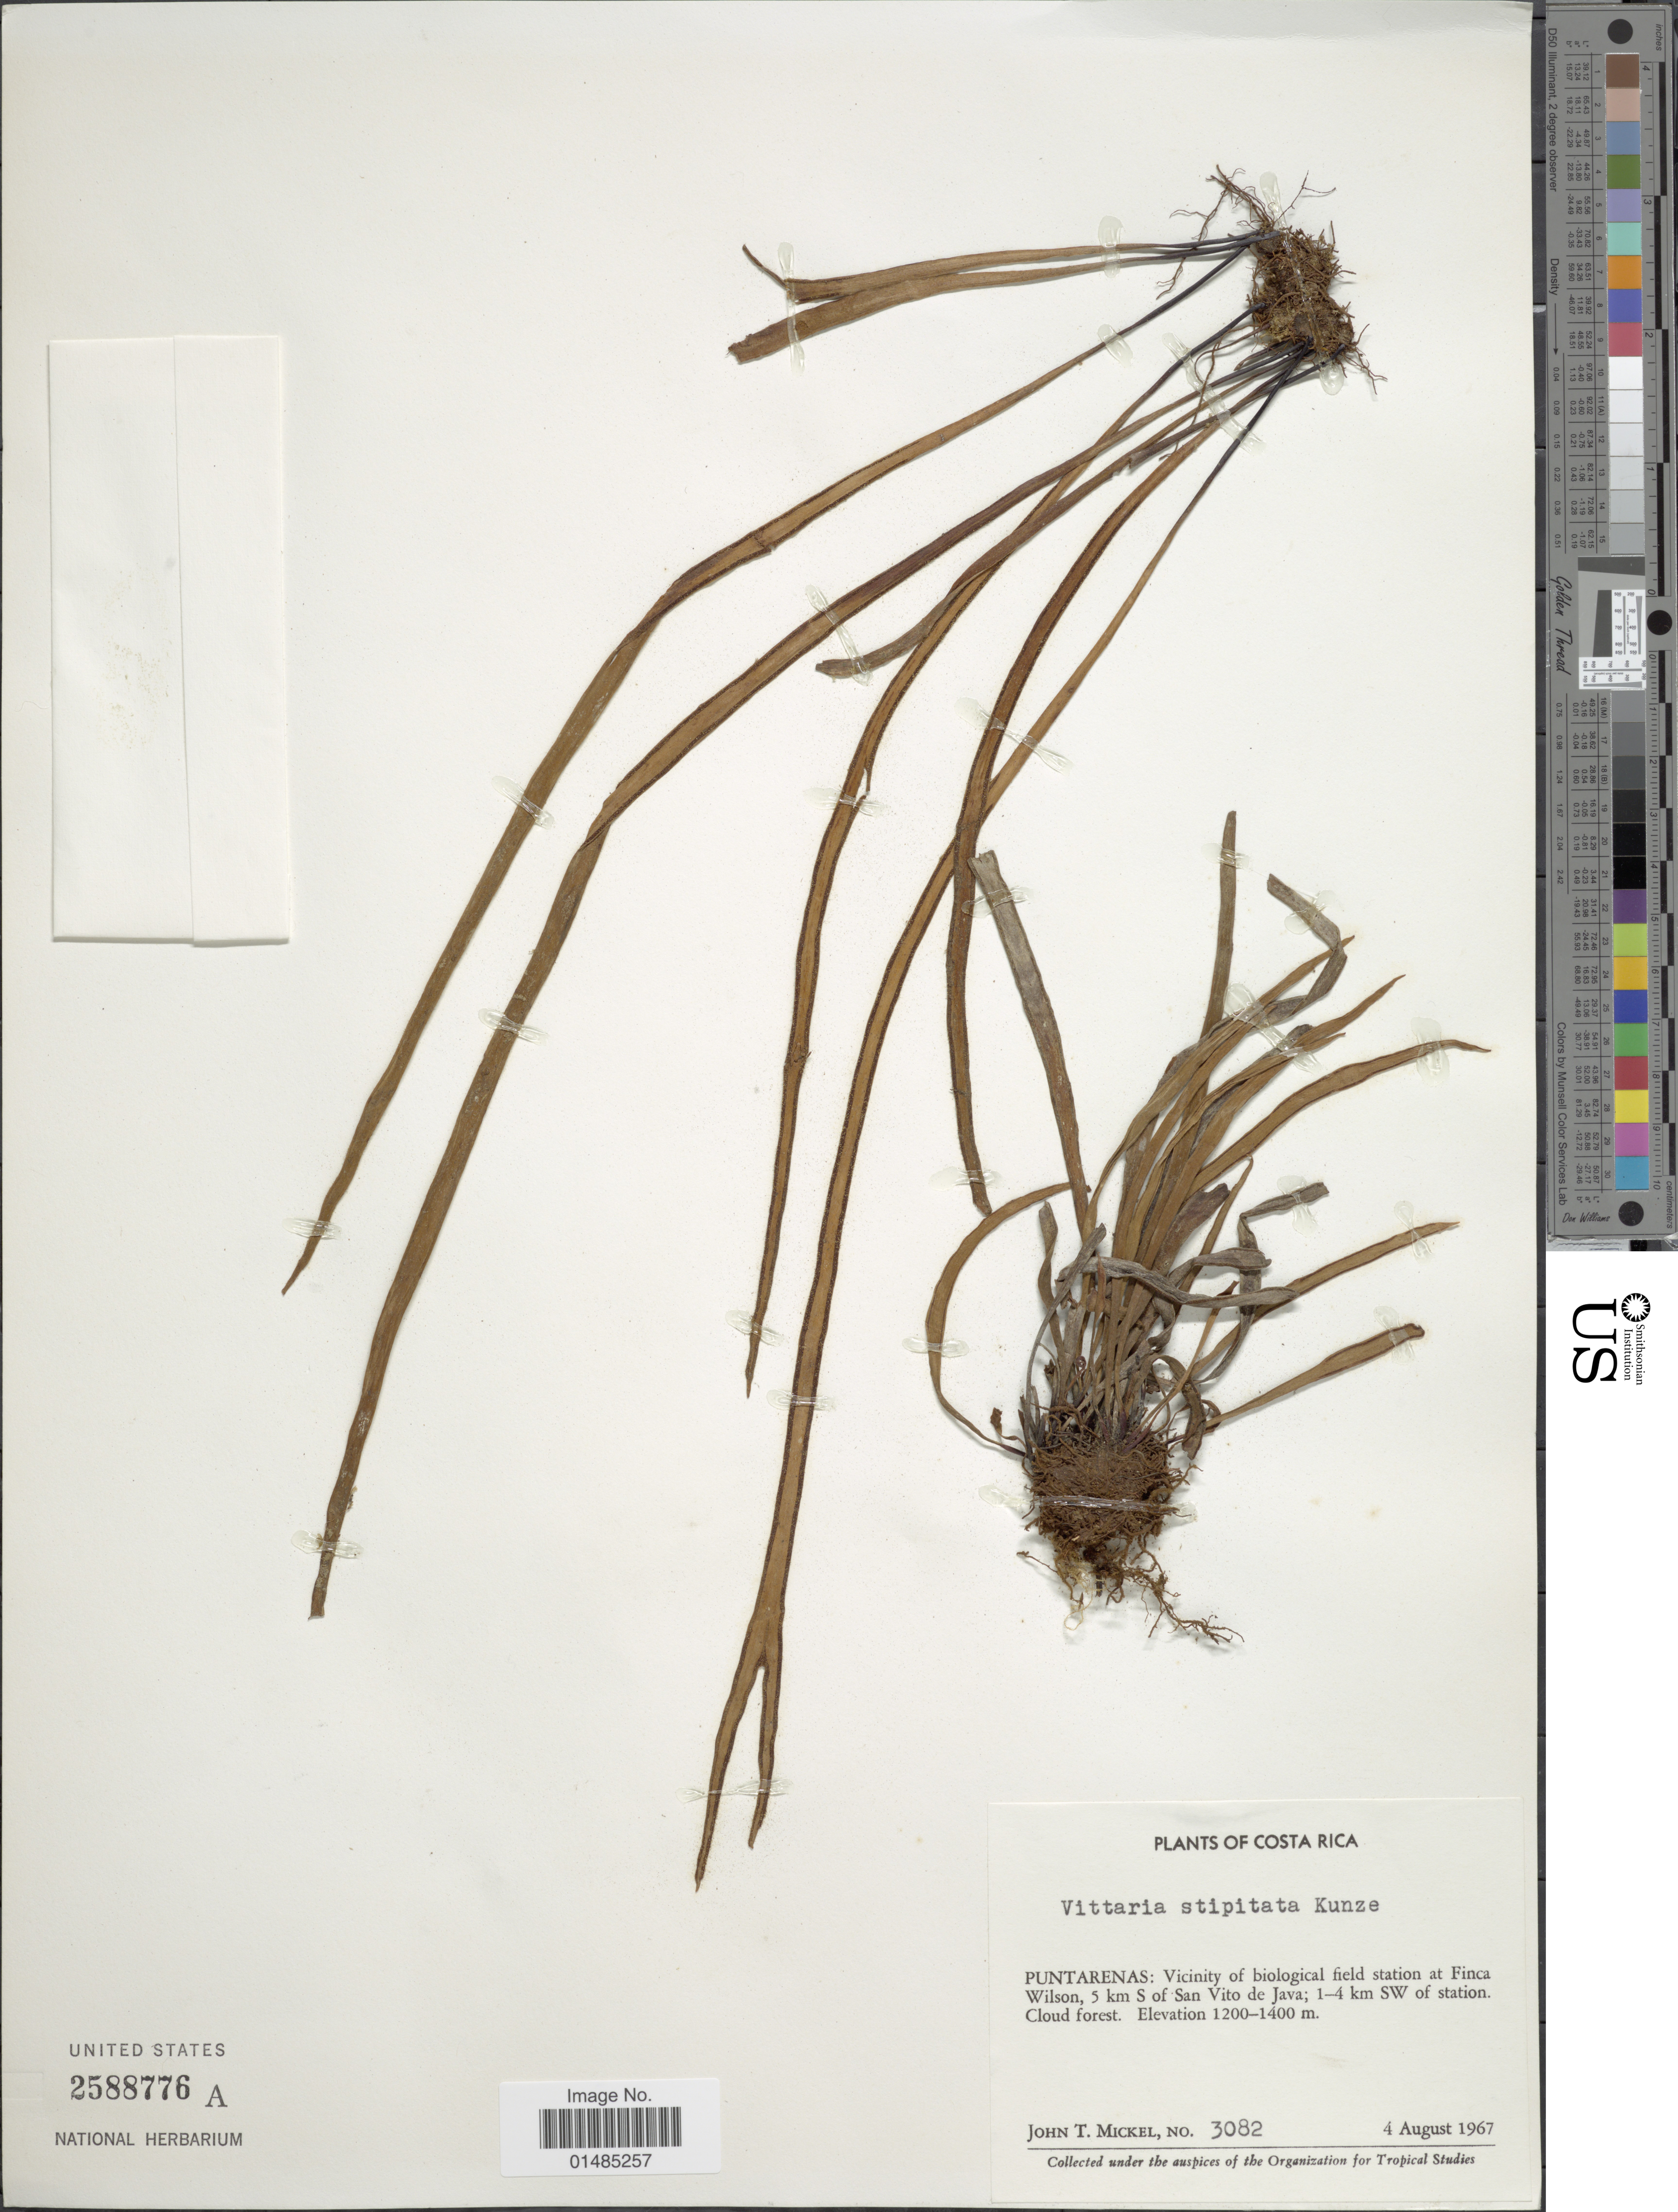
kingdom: Plantae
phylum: Tracheophyta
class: Polypodiopsida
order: Polypodiales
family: Pteridaceae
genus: Radiovittaria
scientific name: Radiovittaria stipitata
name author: (Kunze) E.H. Crane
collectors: J. T. Mickel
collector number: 3082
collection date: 1967-08-04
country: Costa Rica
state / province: Puntarenas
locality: Puntarenas: Vicinity of biological field station at Finca Wilson, 5 km S of San Vito de Java; 1 - 4 km SW of station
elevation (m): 1200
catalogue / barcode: US 2588776A